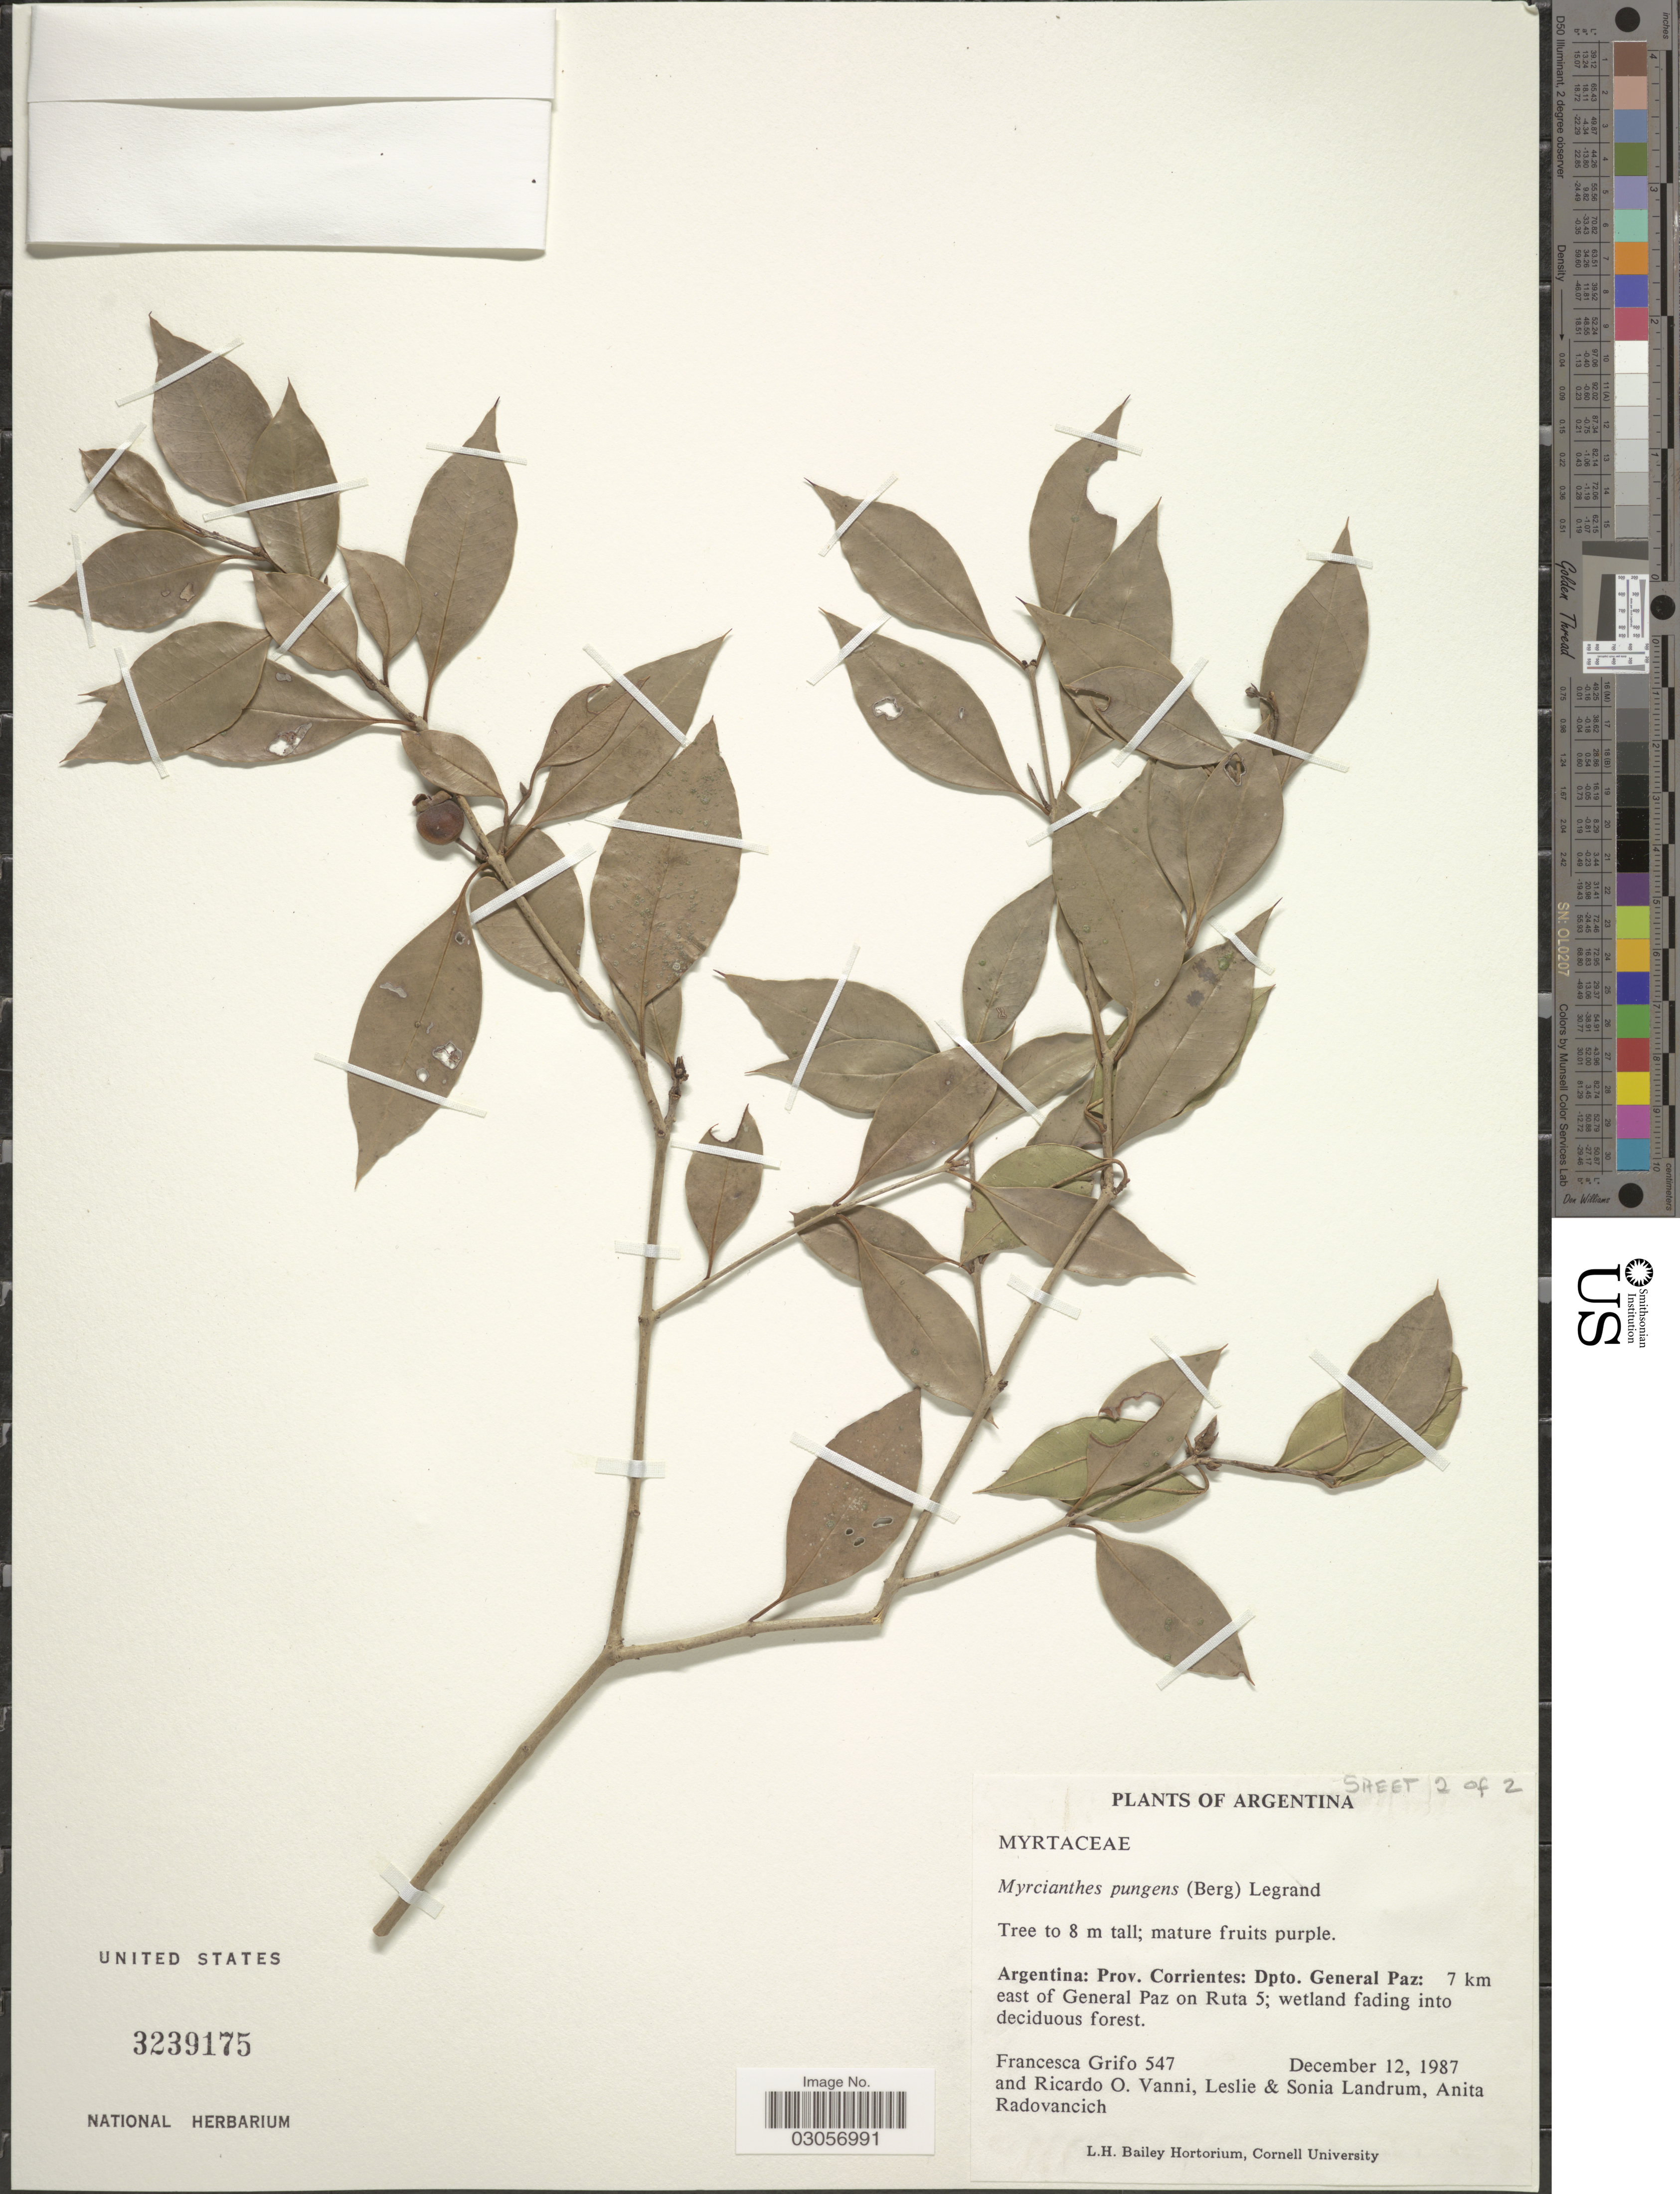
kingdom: Plantae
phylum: Tracheophyta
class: Magnoliopsida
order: Myrtales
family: Myrtaceae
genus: Myrcianthes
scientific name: Myrcianthes pungens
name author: (O. Berg) D. Legrand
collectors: F. Grifo, R. O. Vanni, L. R. Landrum, S. Landrum & A. Radovancich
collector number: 547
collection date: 1987-12-12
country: Argentina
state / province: Corrientes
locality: Dpto. General Paz: 7 km east of General Paz on Ruta 5.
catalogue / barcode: US 3239175